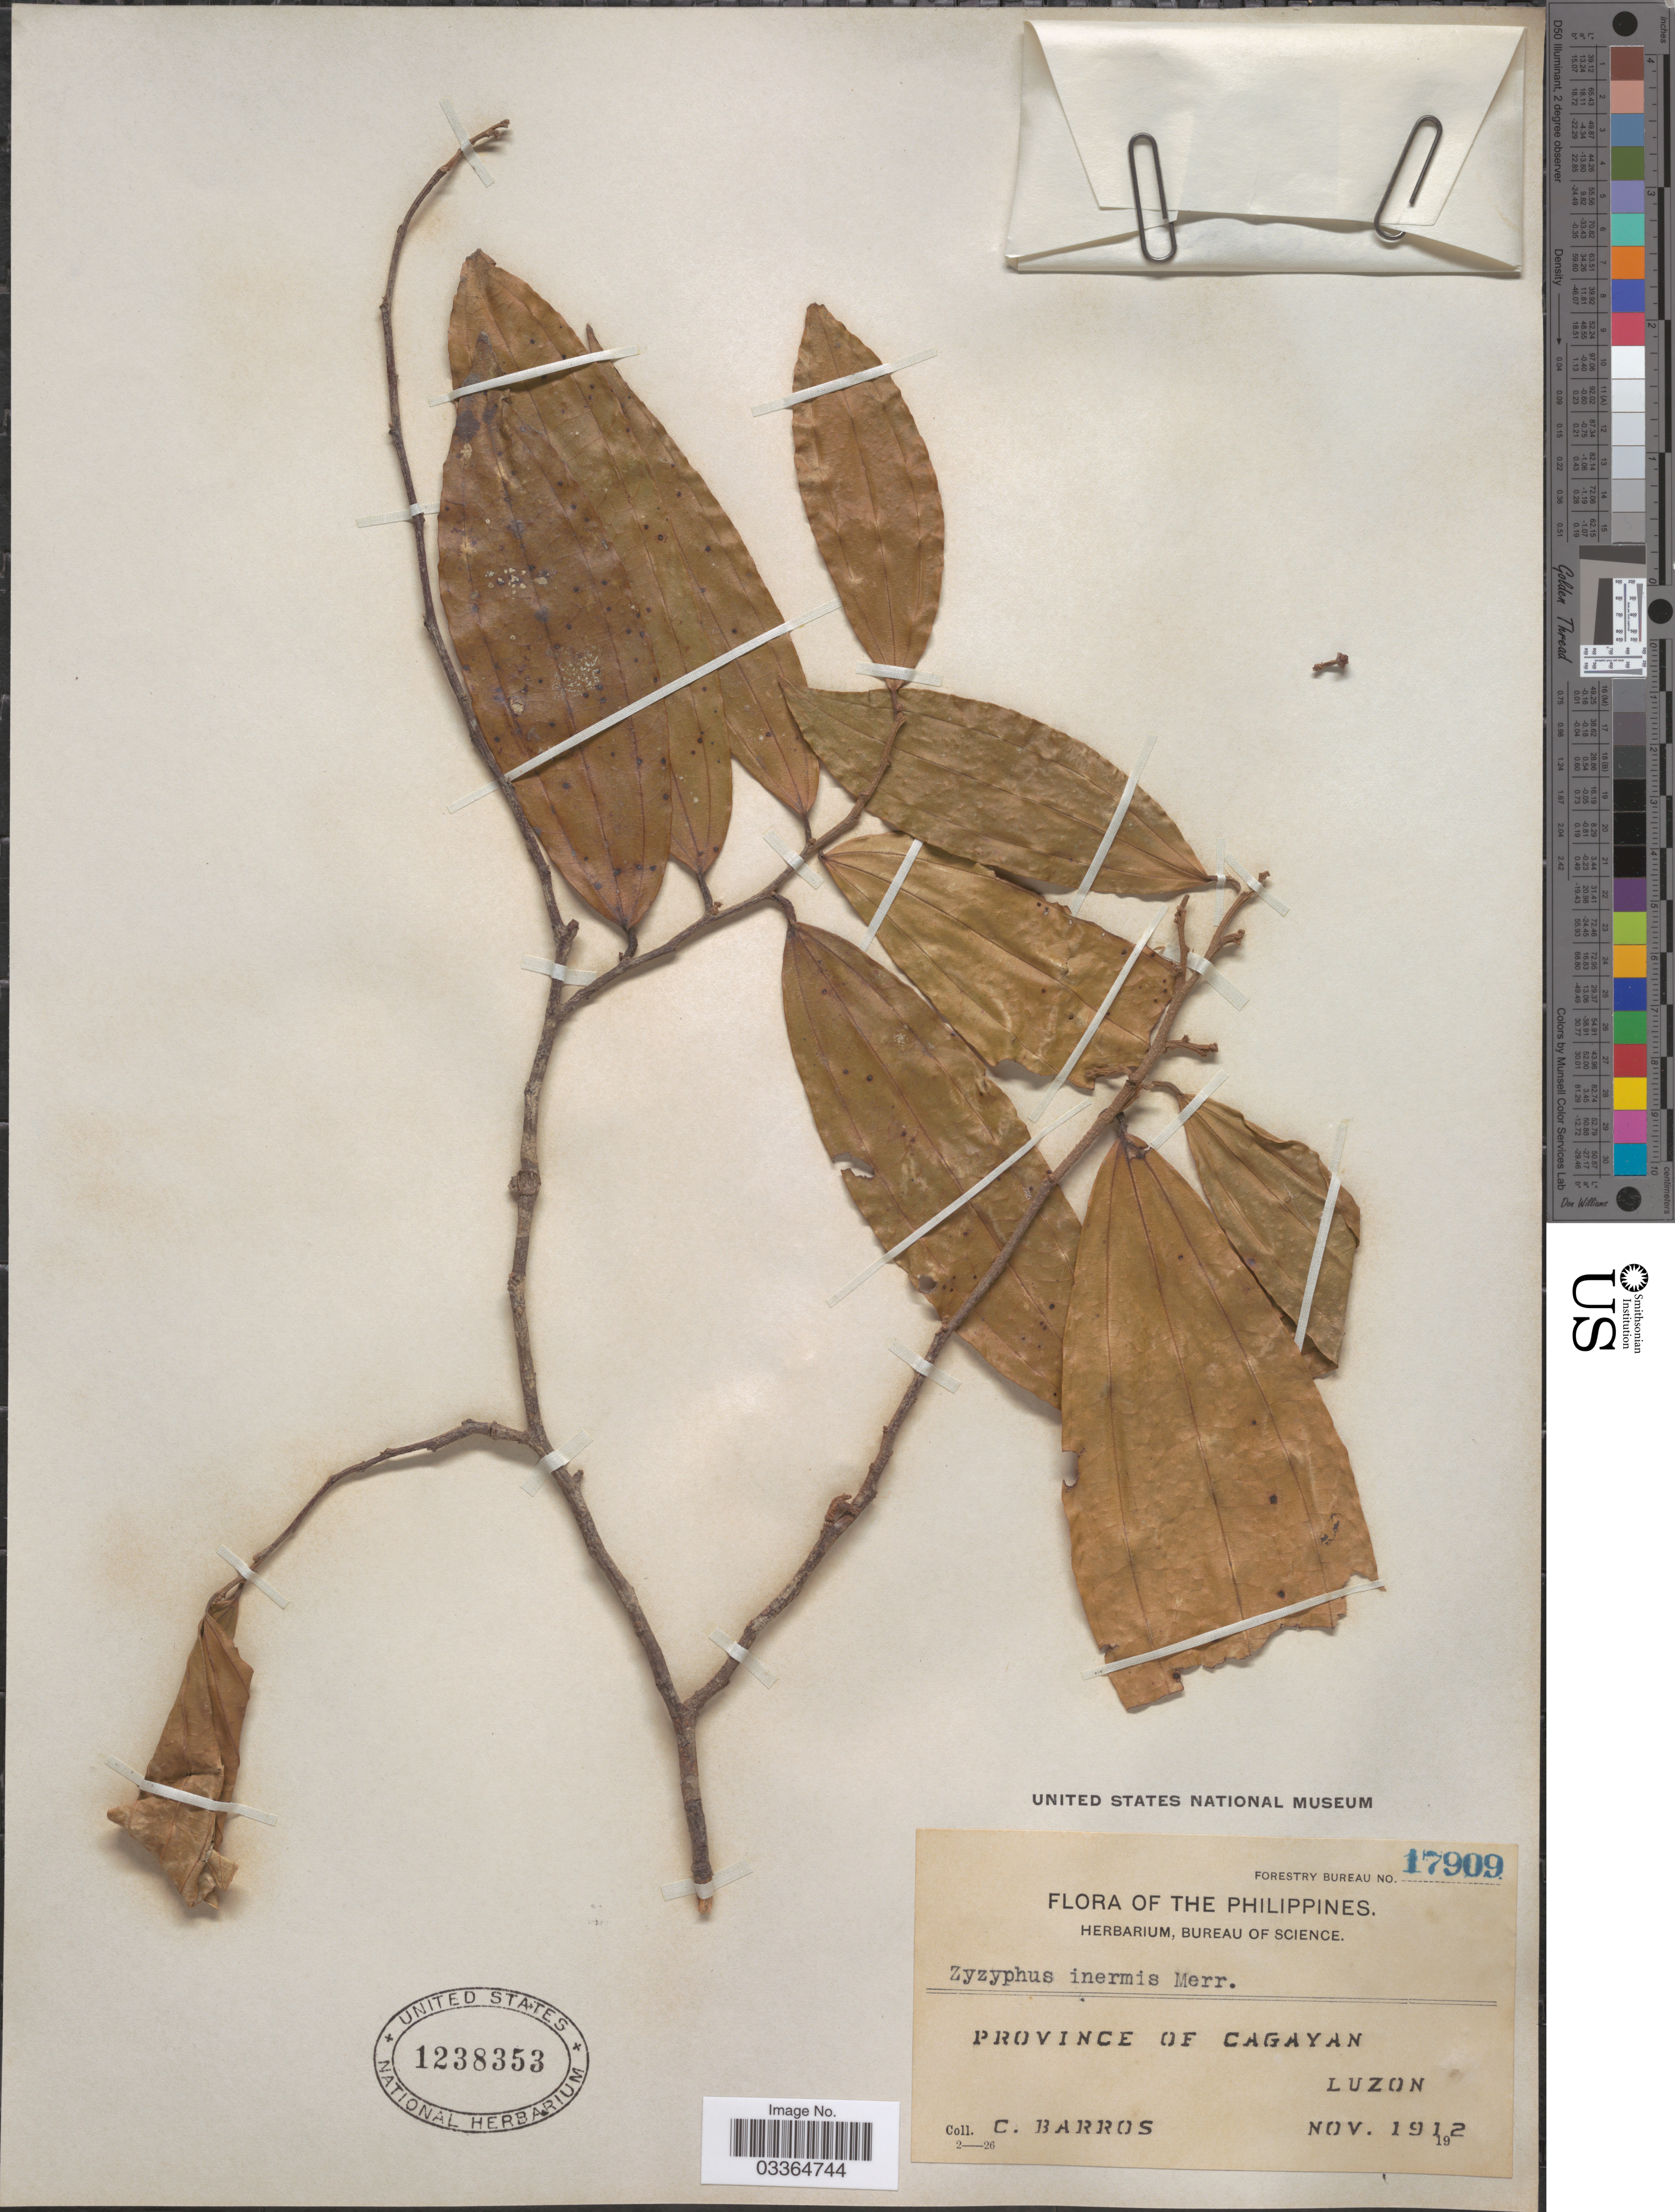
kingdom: Plantae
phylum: Tracheophyta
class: Magnoliopsida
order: Rosales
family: Rhamnaceae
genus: Ziziphus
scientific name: Ziziphus inermis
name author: Merr.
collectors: C. Barros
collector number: Forestry Bureau 17909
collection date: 1912-11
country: Philippines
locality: Province of Cagayan. Luzon.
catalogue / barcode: US 1238353